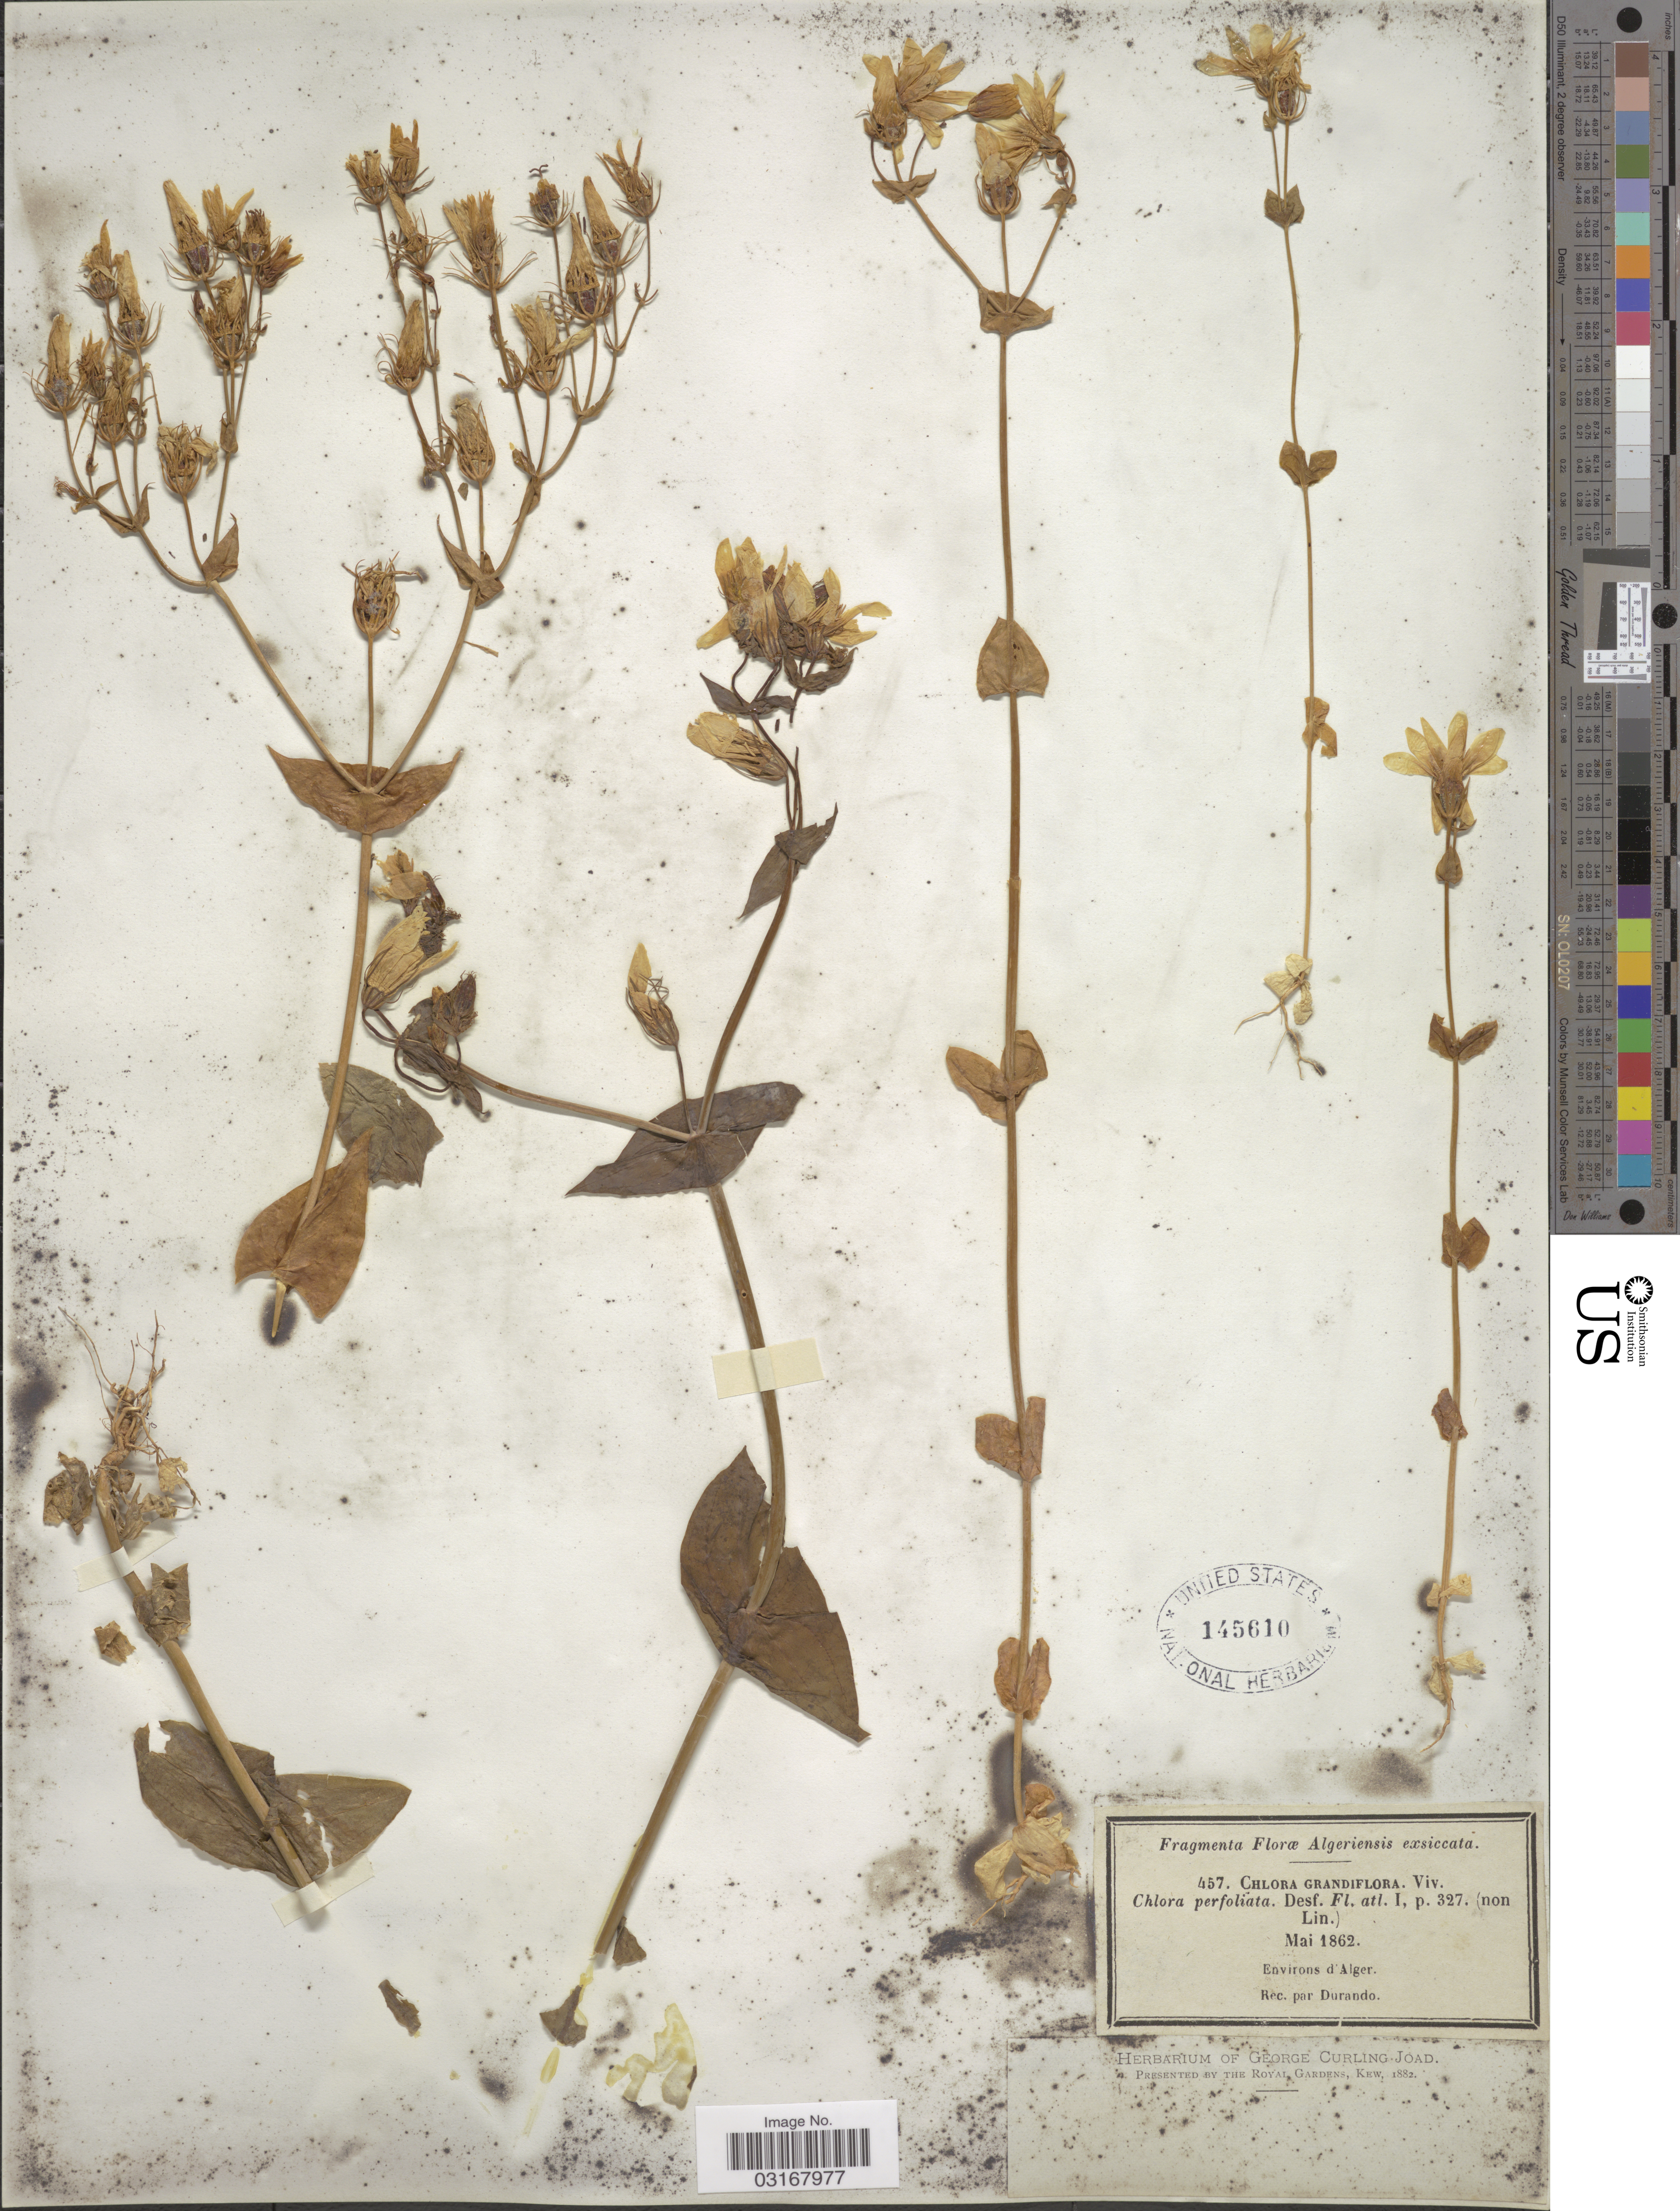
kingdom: Plantae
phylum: Tracheophyta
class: Magnoliopsida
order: Gentianales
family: Gentianaceae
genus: Chlora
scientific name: Chlora grandiflora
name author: Viv.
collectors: Durando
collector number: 457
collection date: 1862-05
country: Algeria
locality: Environs d'Alger.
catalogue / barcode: US 145610